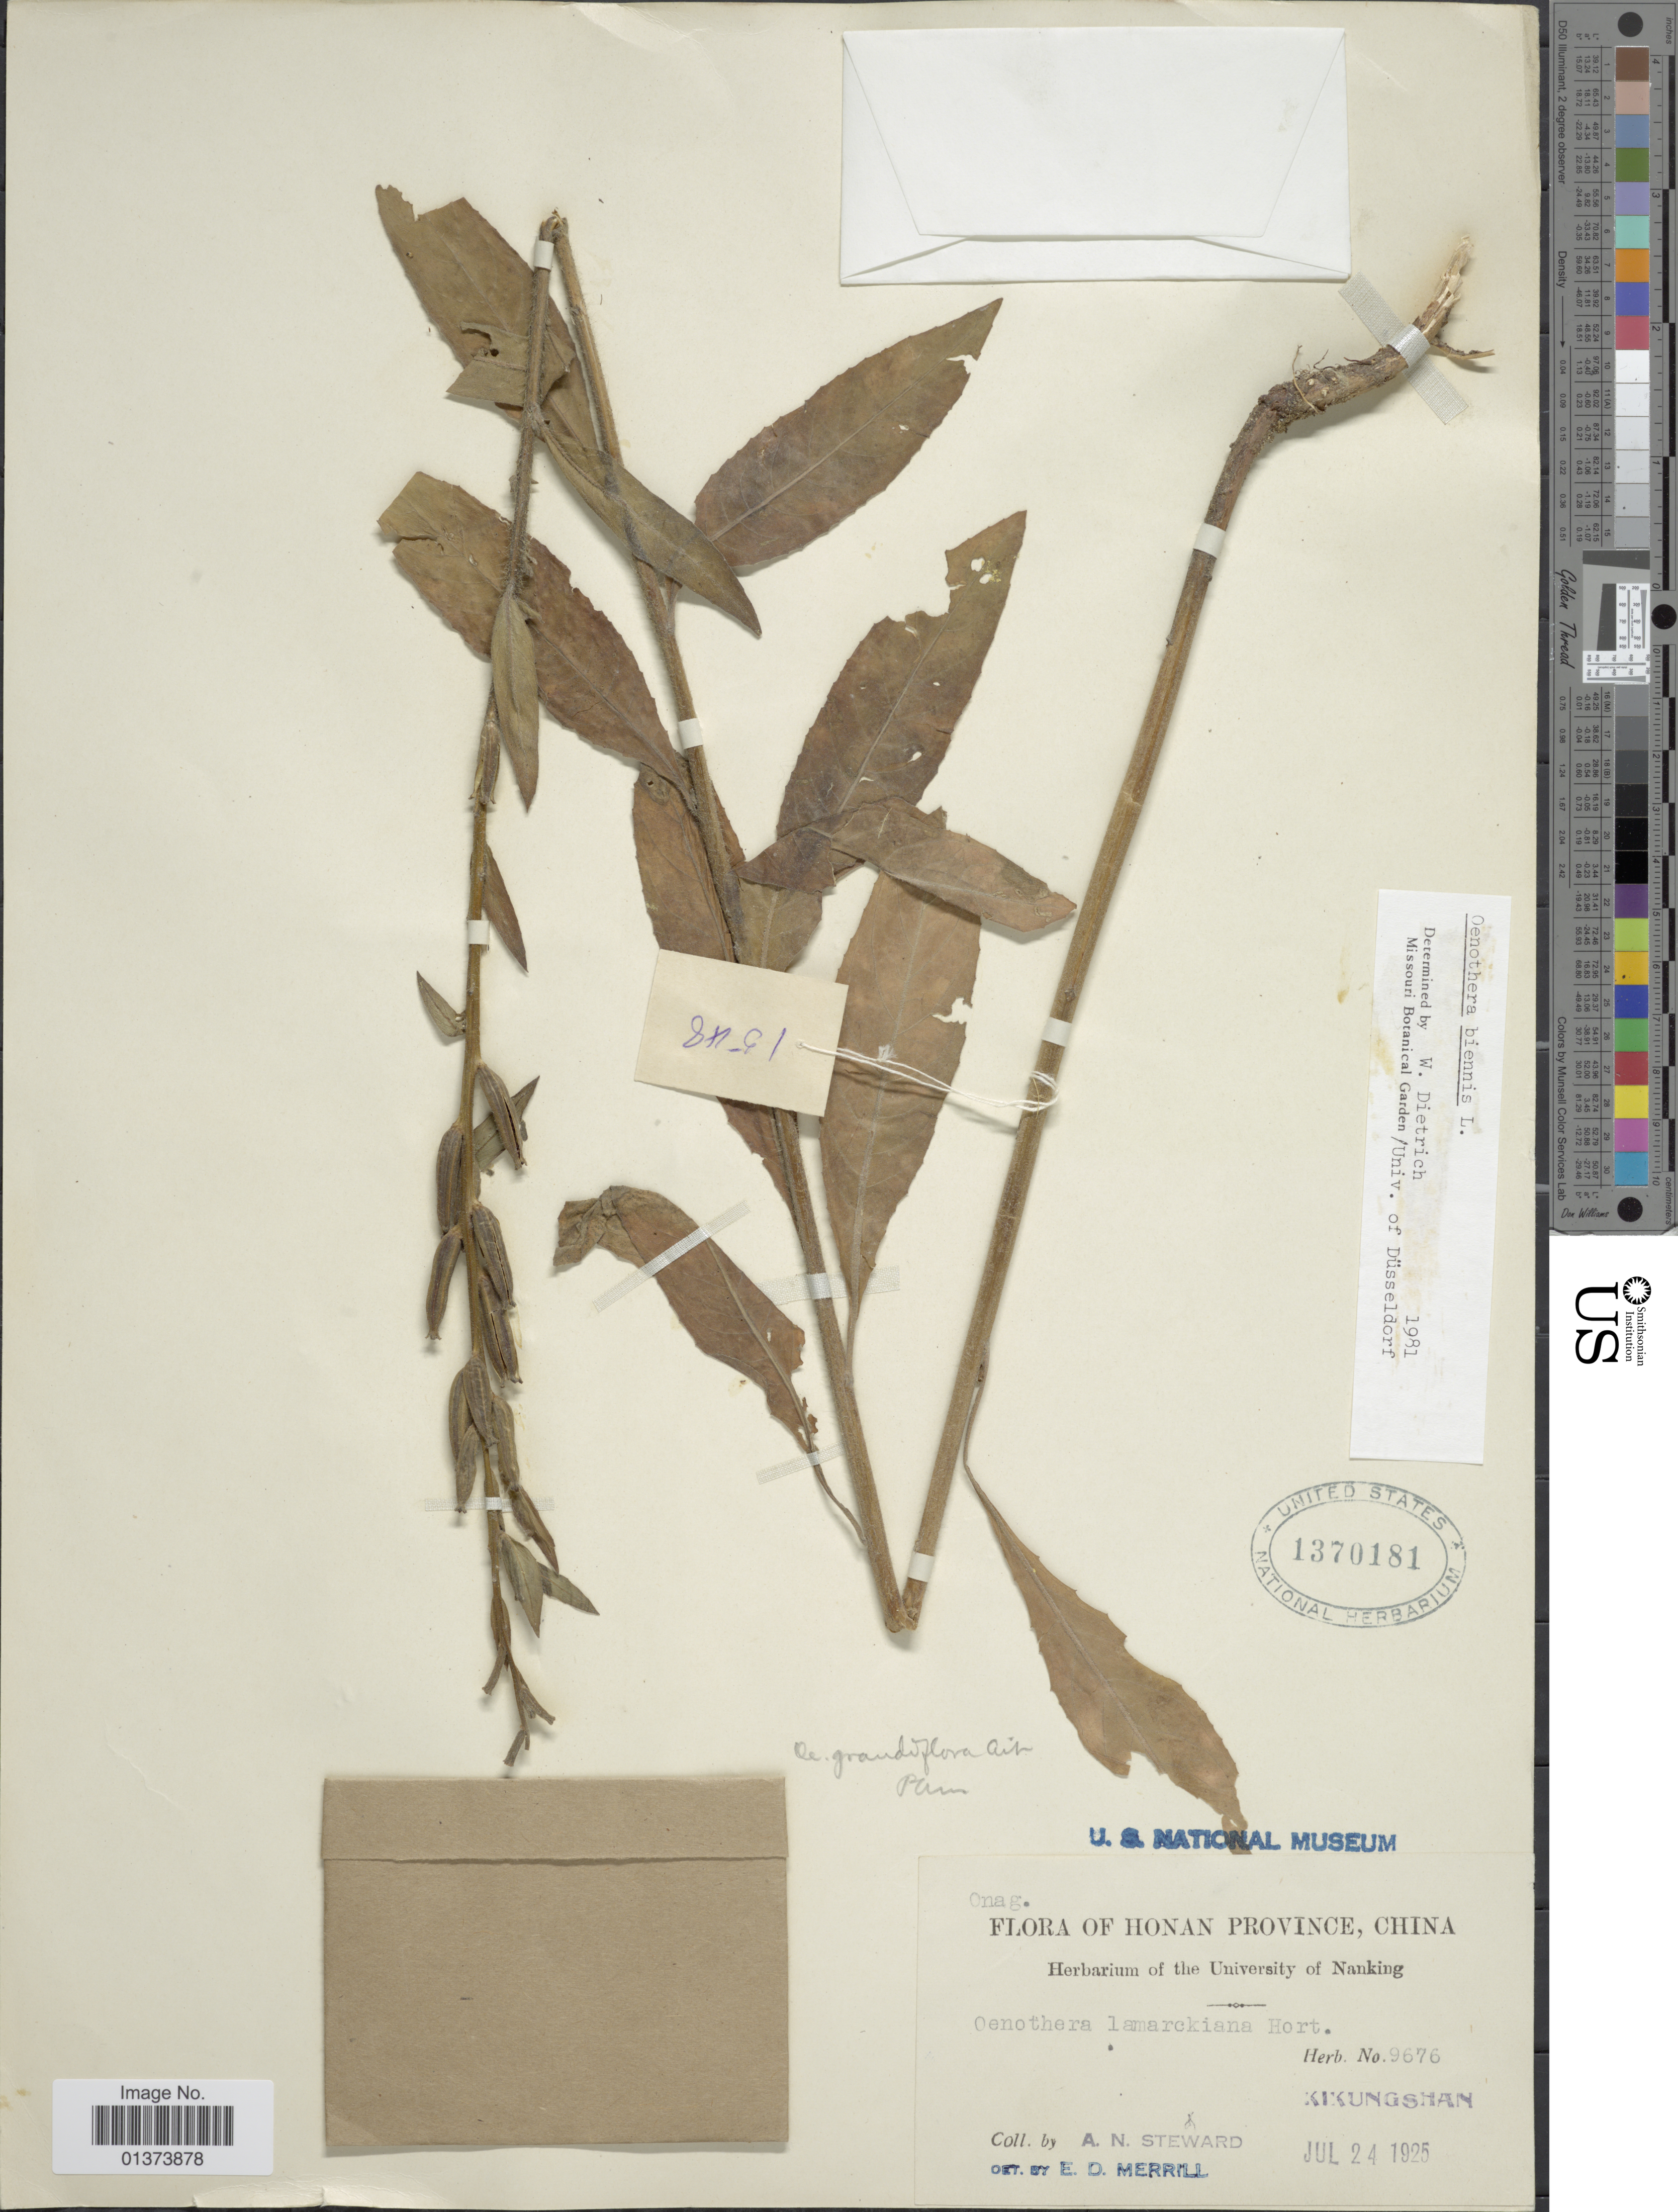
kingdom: Plantae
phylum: Tracheophyta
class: Magnoliopsida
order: Myrtales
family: Onagraceae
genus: Oenothera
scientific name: Oenothera biennis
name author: L.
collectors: A. N. Steward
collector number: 9676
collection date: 1925-07-24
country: China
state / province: Henan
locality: Kikungshan [interpreted]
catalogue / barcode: US 1370181